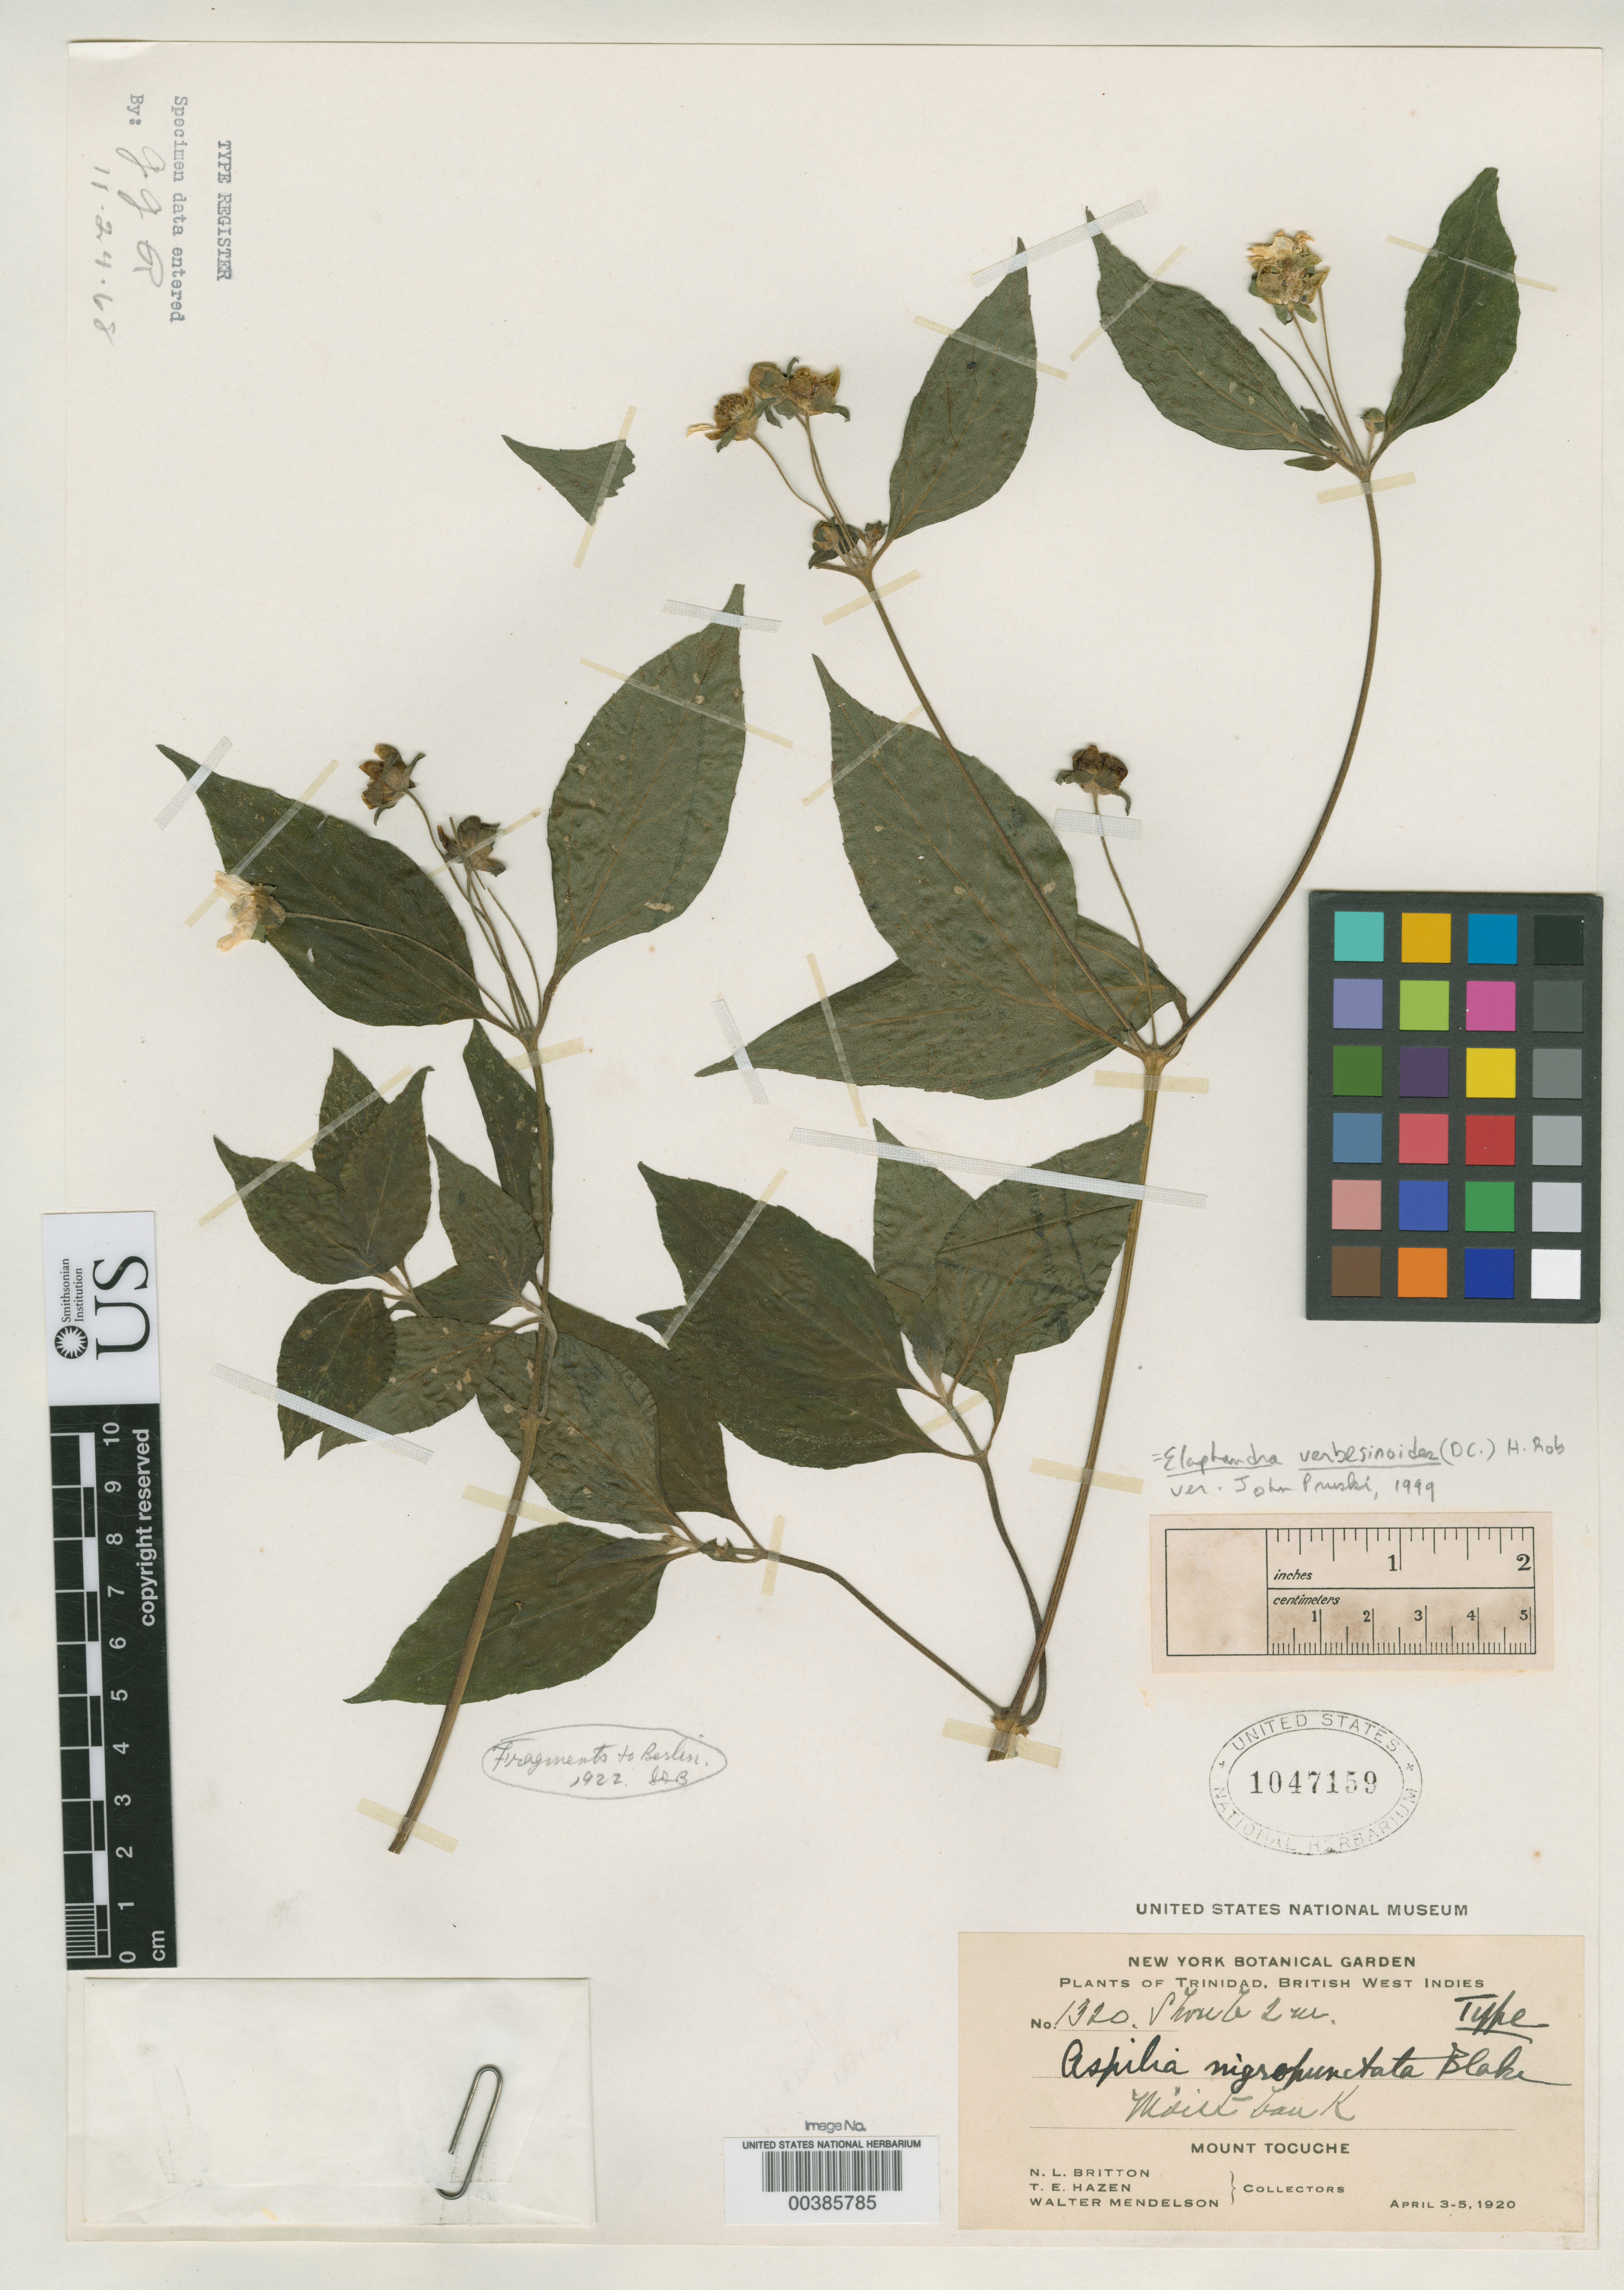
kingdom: Plantae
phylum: Tracheophyta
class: Magnoliopsida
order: Asterales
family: Asteraceae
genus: Aspilia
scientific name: Aspilia nigropunctata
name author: S.F. Blake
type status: Holotype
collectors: N. Britton, T. E. Hazen & W. Mendelson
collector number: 1320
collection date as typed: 03 Apr 1920 to 05 Apr 1920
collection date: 1920-04-03/1920-04-05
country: Trinidad and Tobago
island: Trinidad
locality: Mount Tocuche.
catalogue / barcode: US 1047159